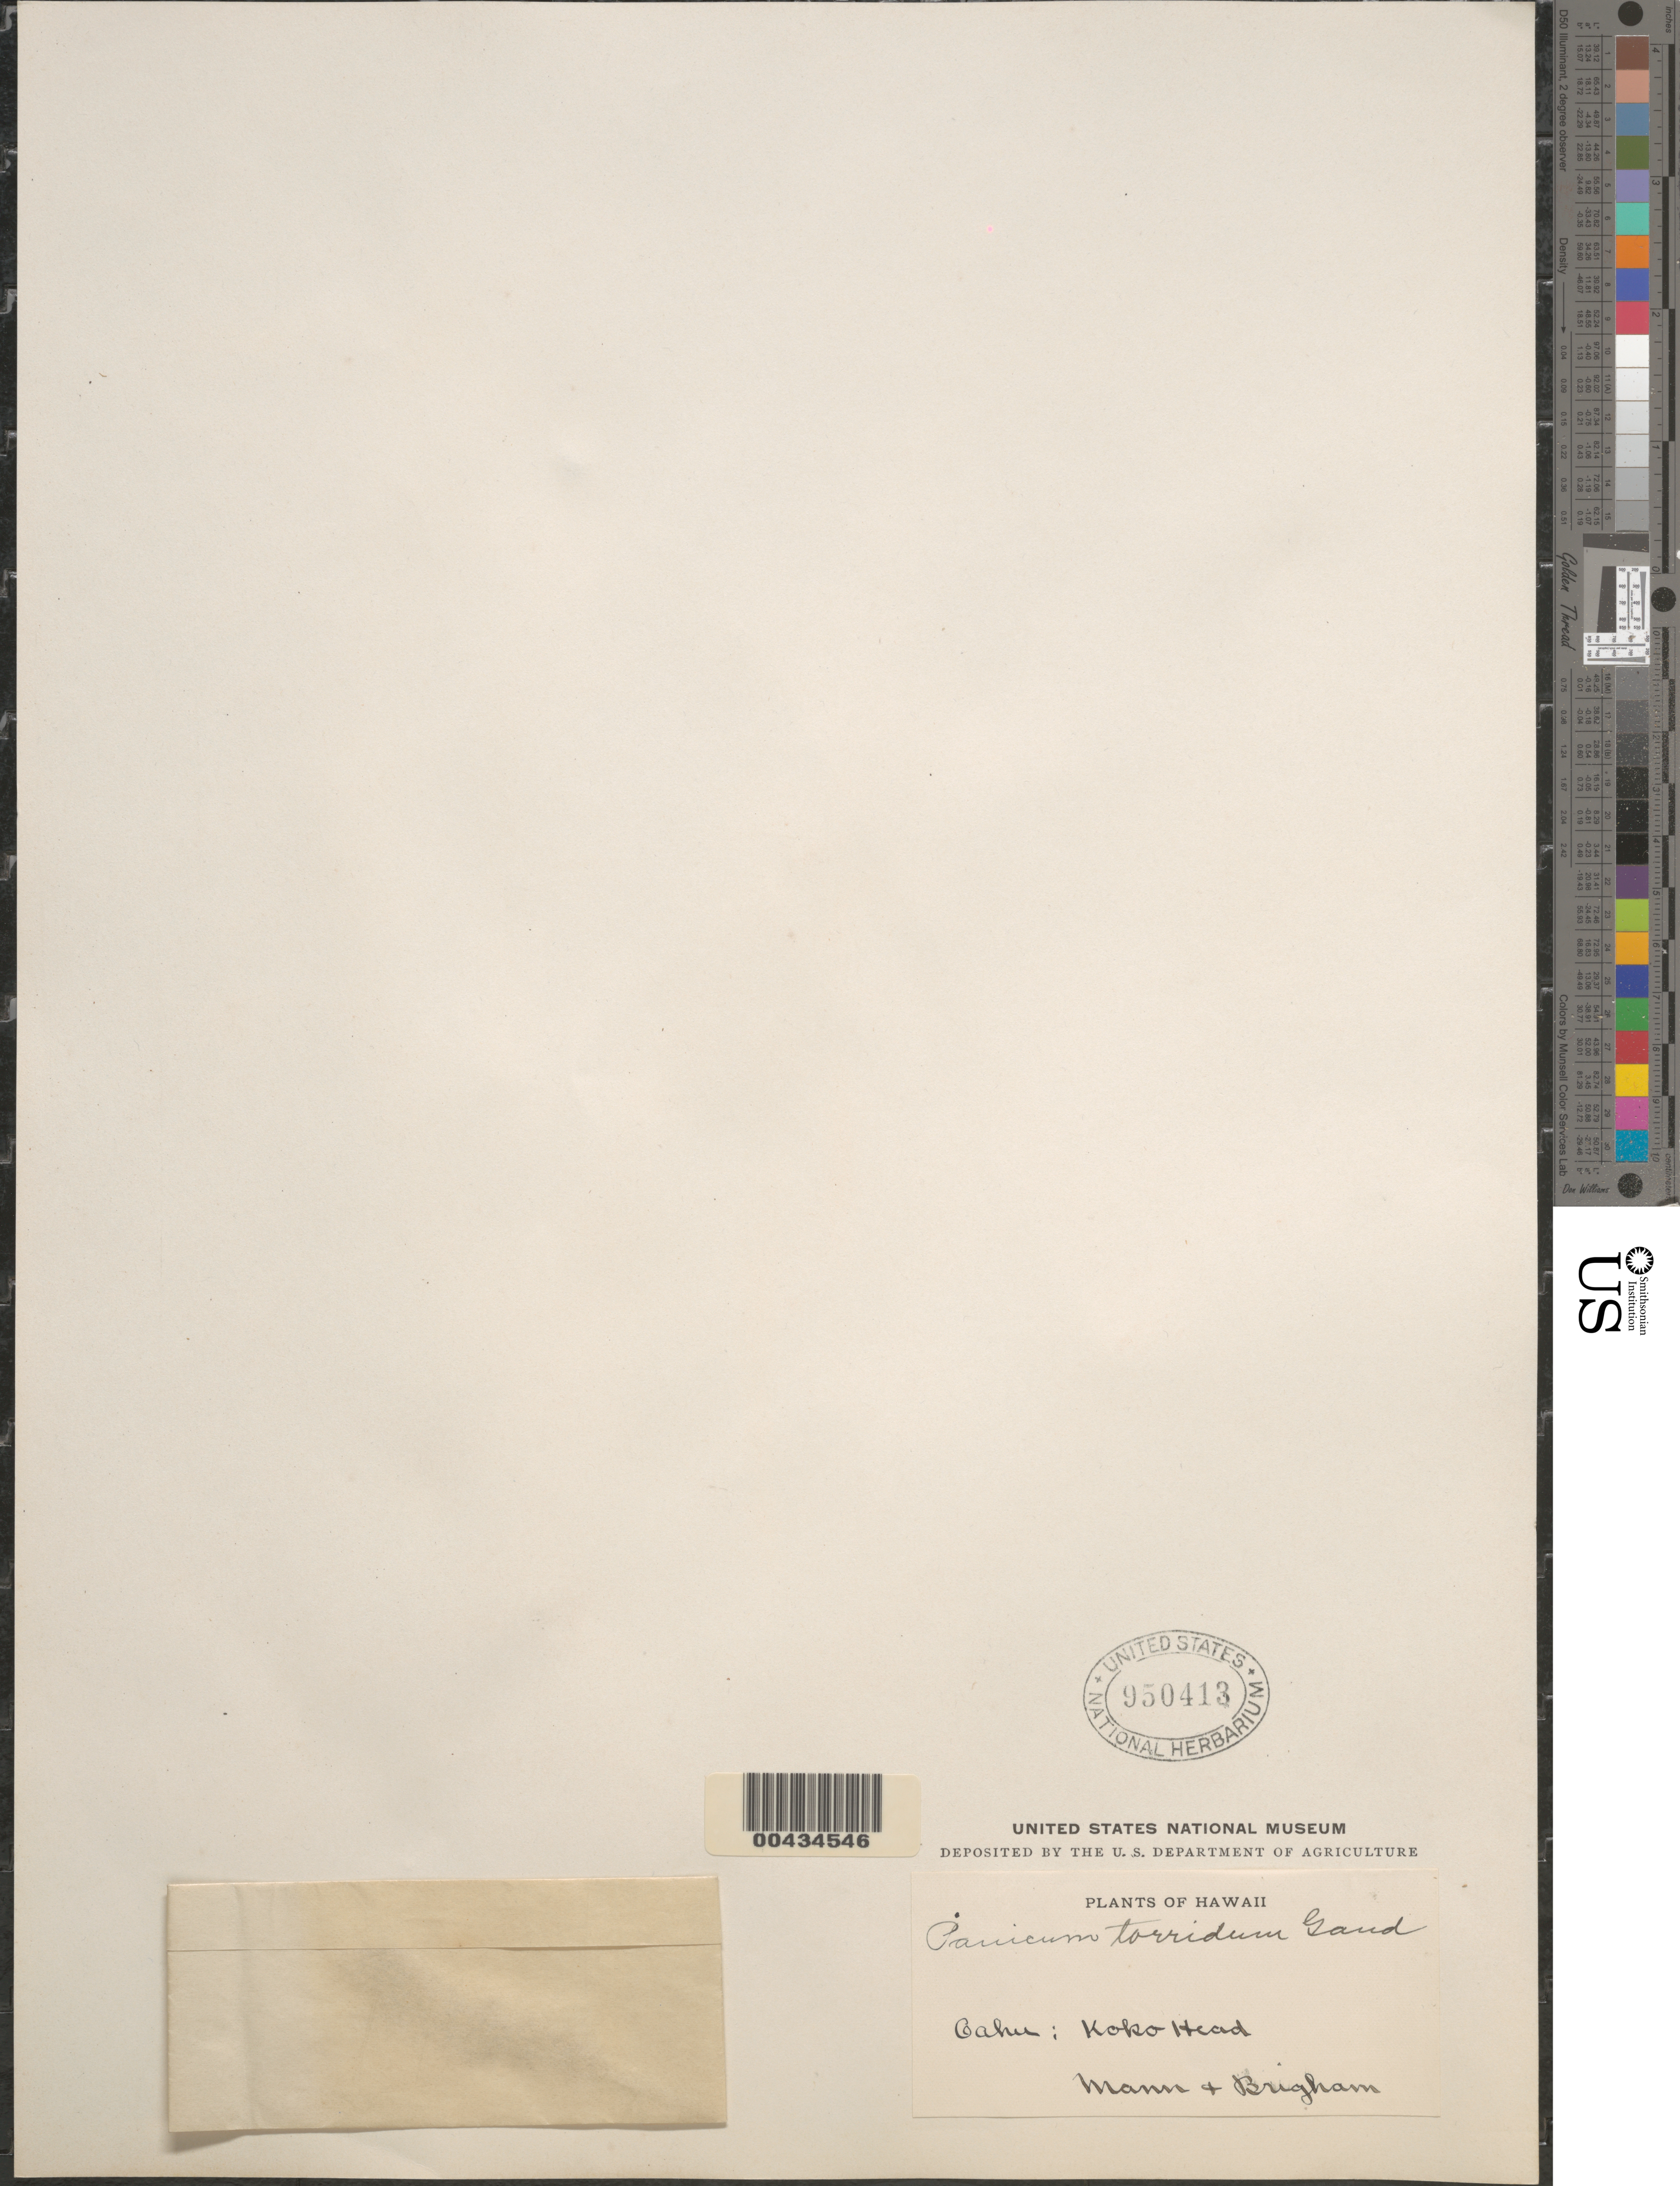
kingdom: Plantae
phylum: Tracheophyta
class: Liliopsida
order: Poales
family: Poaceae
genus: Panicum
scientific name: Panicum torridum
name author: Gaudich.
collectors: H. Mann & W. T. Brigham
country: United States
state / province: Hawaii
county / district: Honolulu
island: Oahu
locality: Koko Head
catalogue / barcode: US 950413